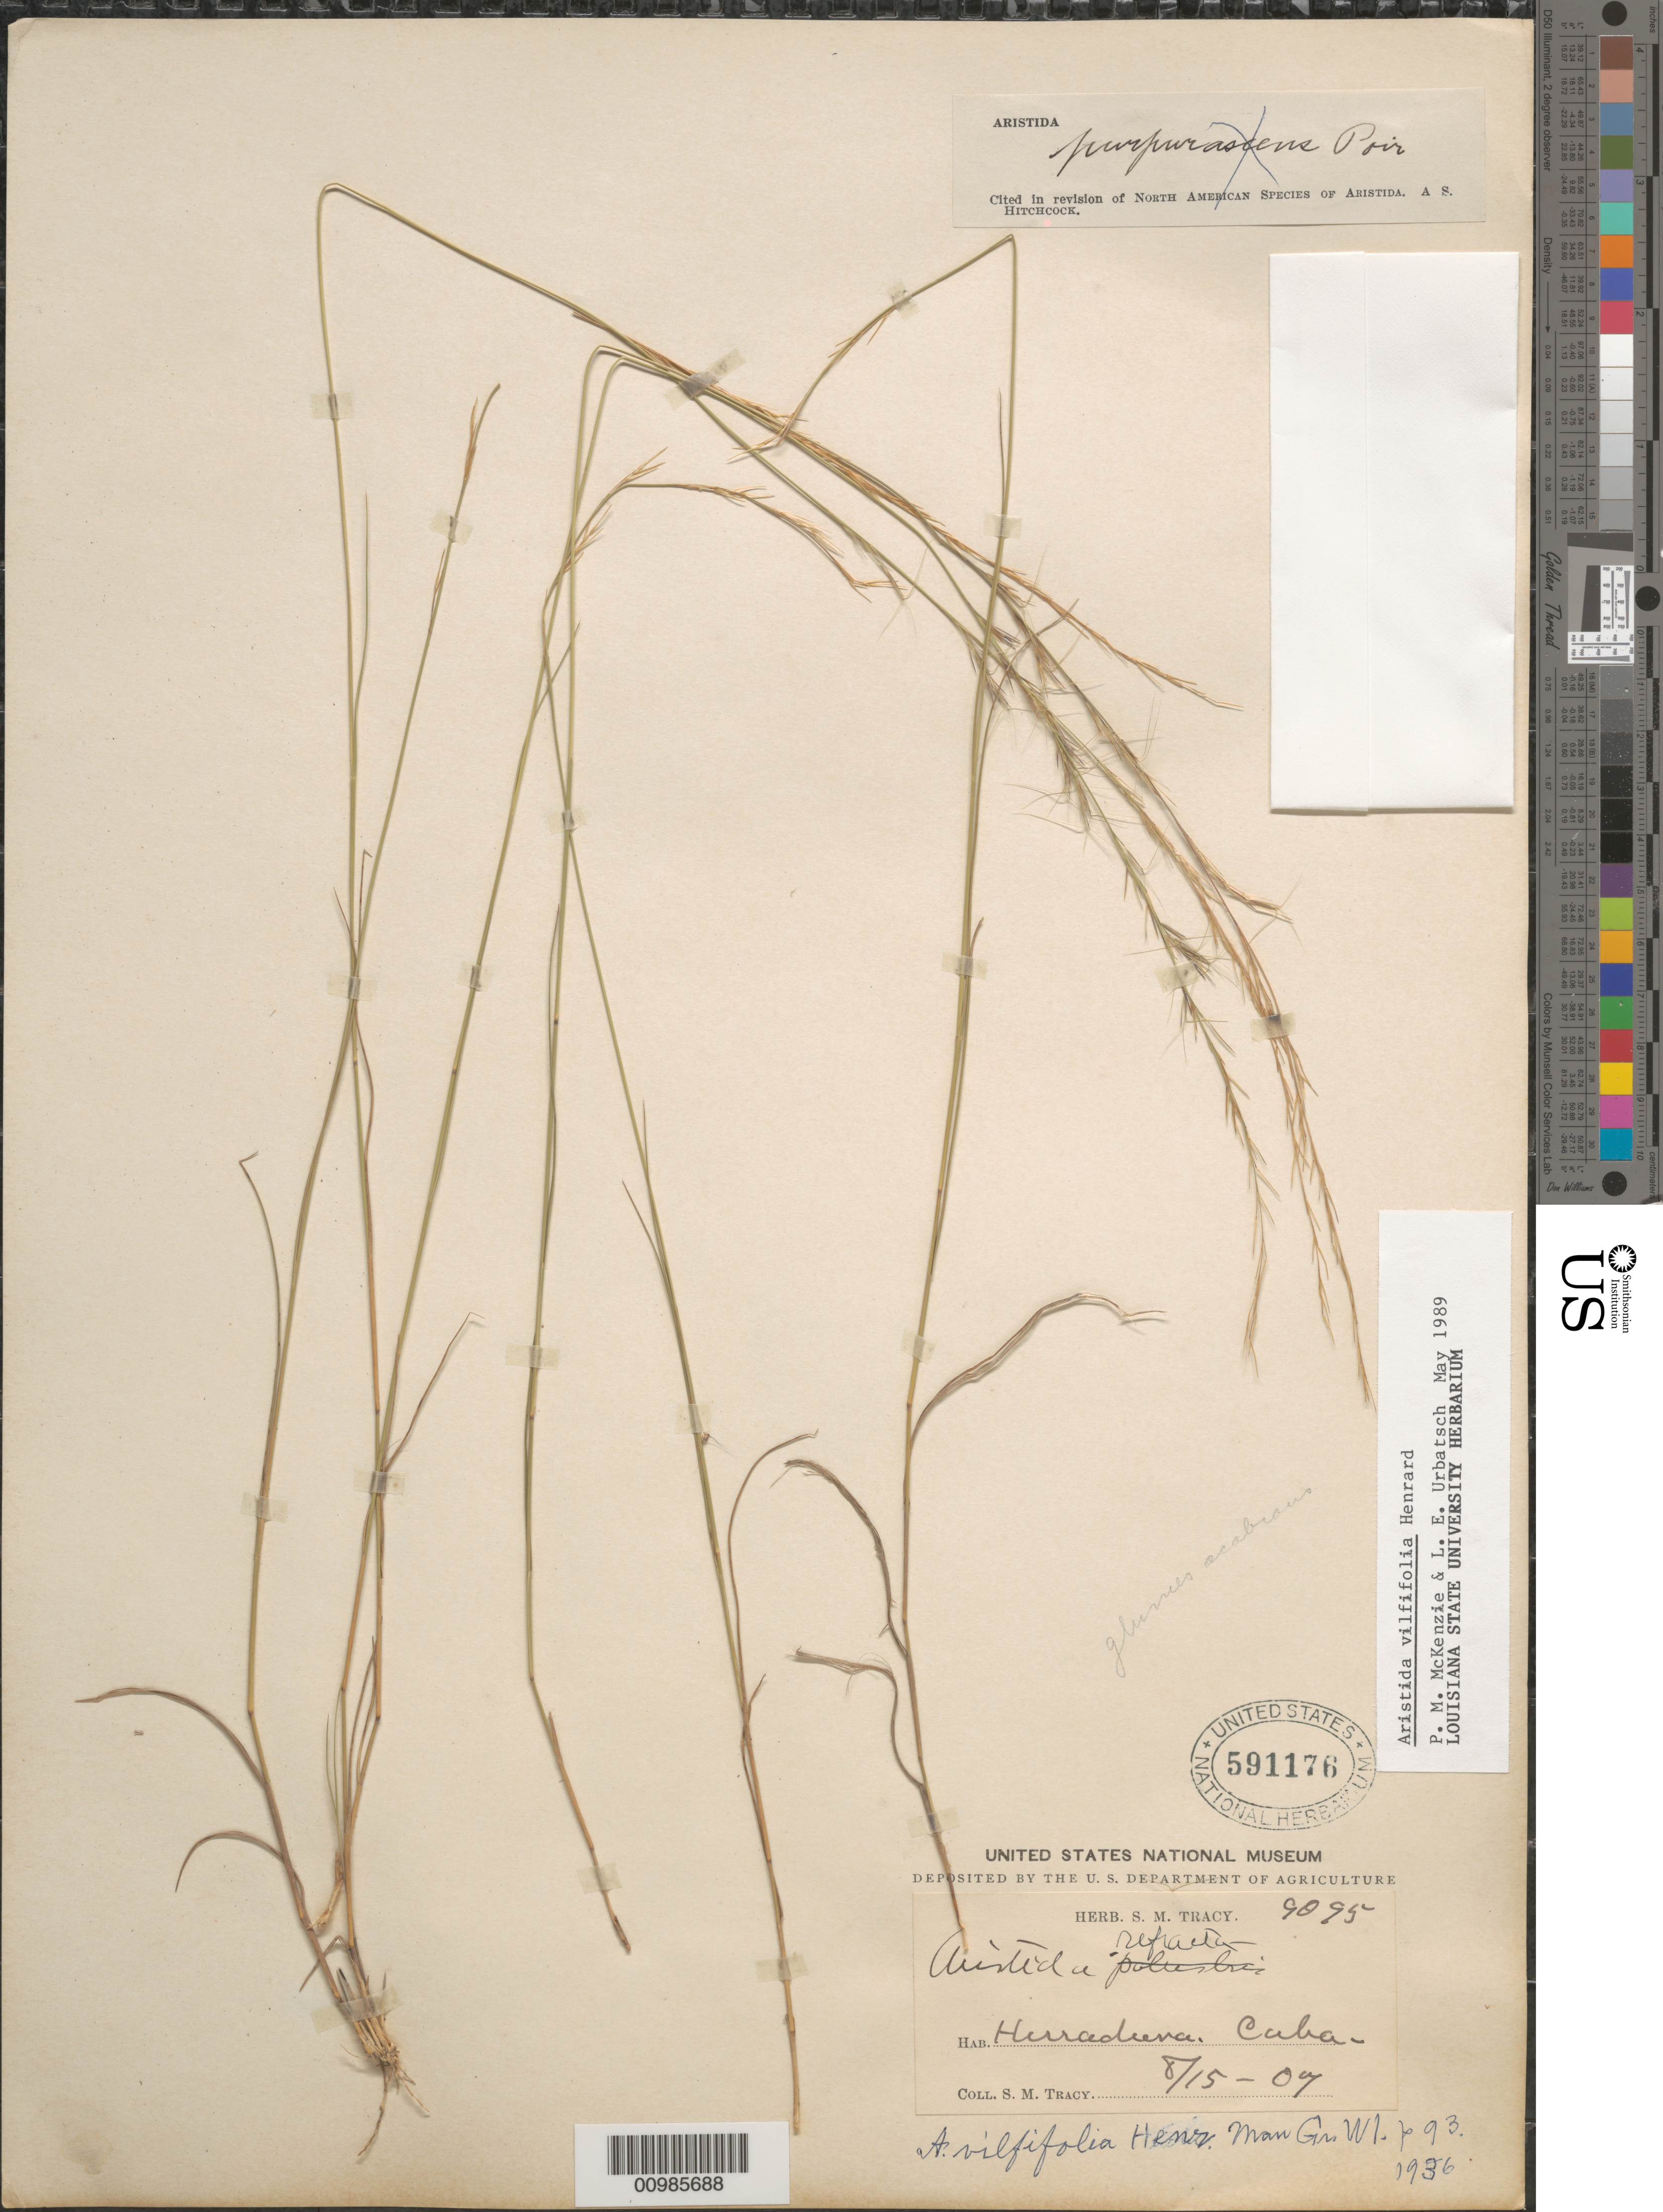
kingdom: Plantae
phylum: Tracheophyta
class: Liliopsida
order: Poales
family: Poaceae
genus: Aristida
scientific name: Aristida vilfifolia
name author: Henr.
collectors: S. M. Tracy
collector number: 9095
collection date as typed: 15 Aug 1907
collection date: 1907-08-15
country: Cuba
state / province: Ciego de Ávila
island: Cuba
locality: Herradura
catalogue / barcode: US 591176